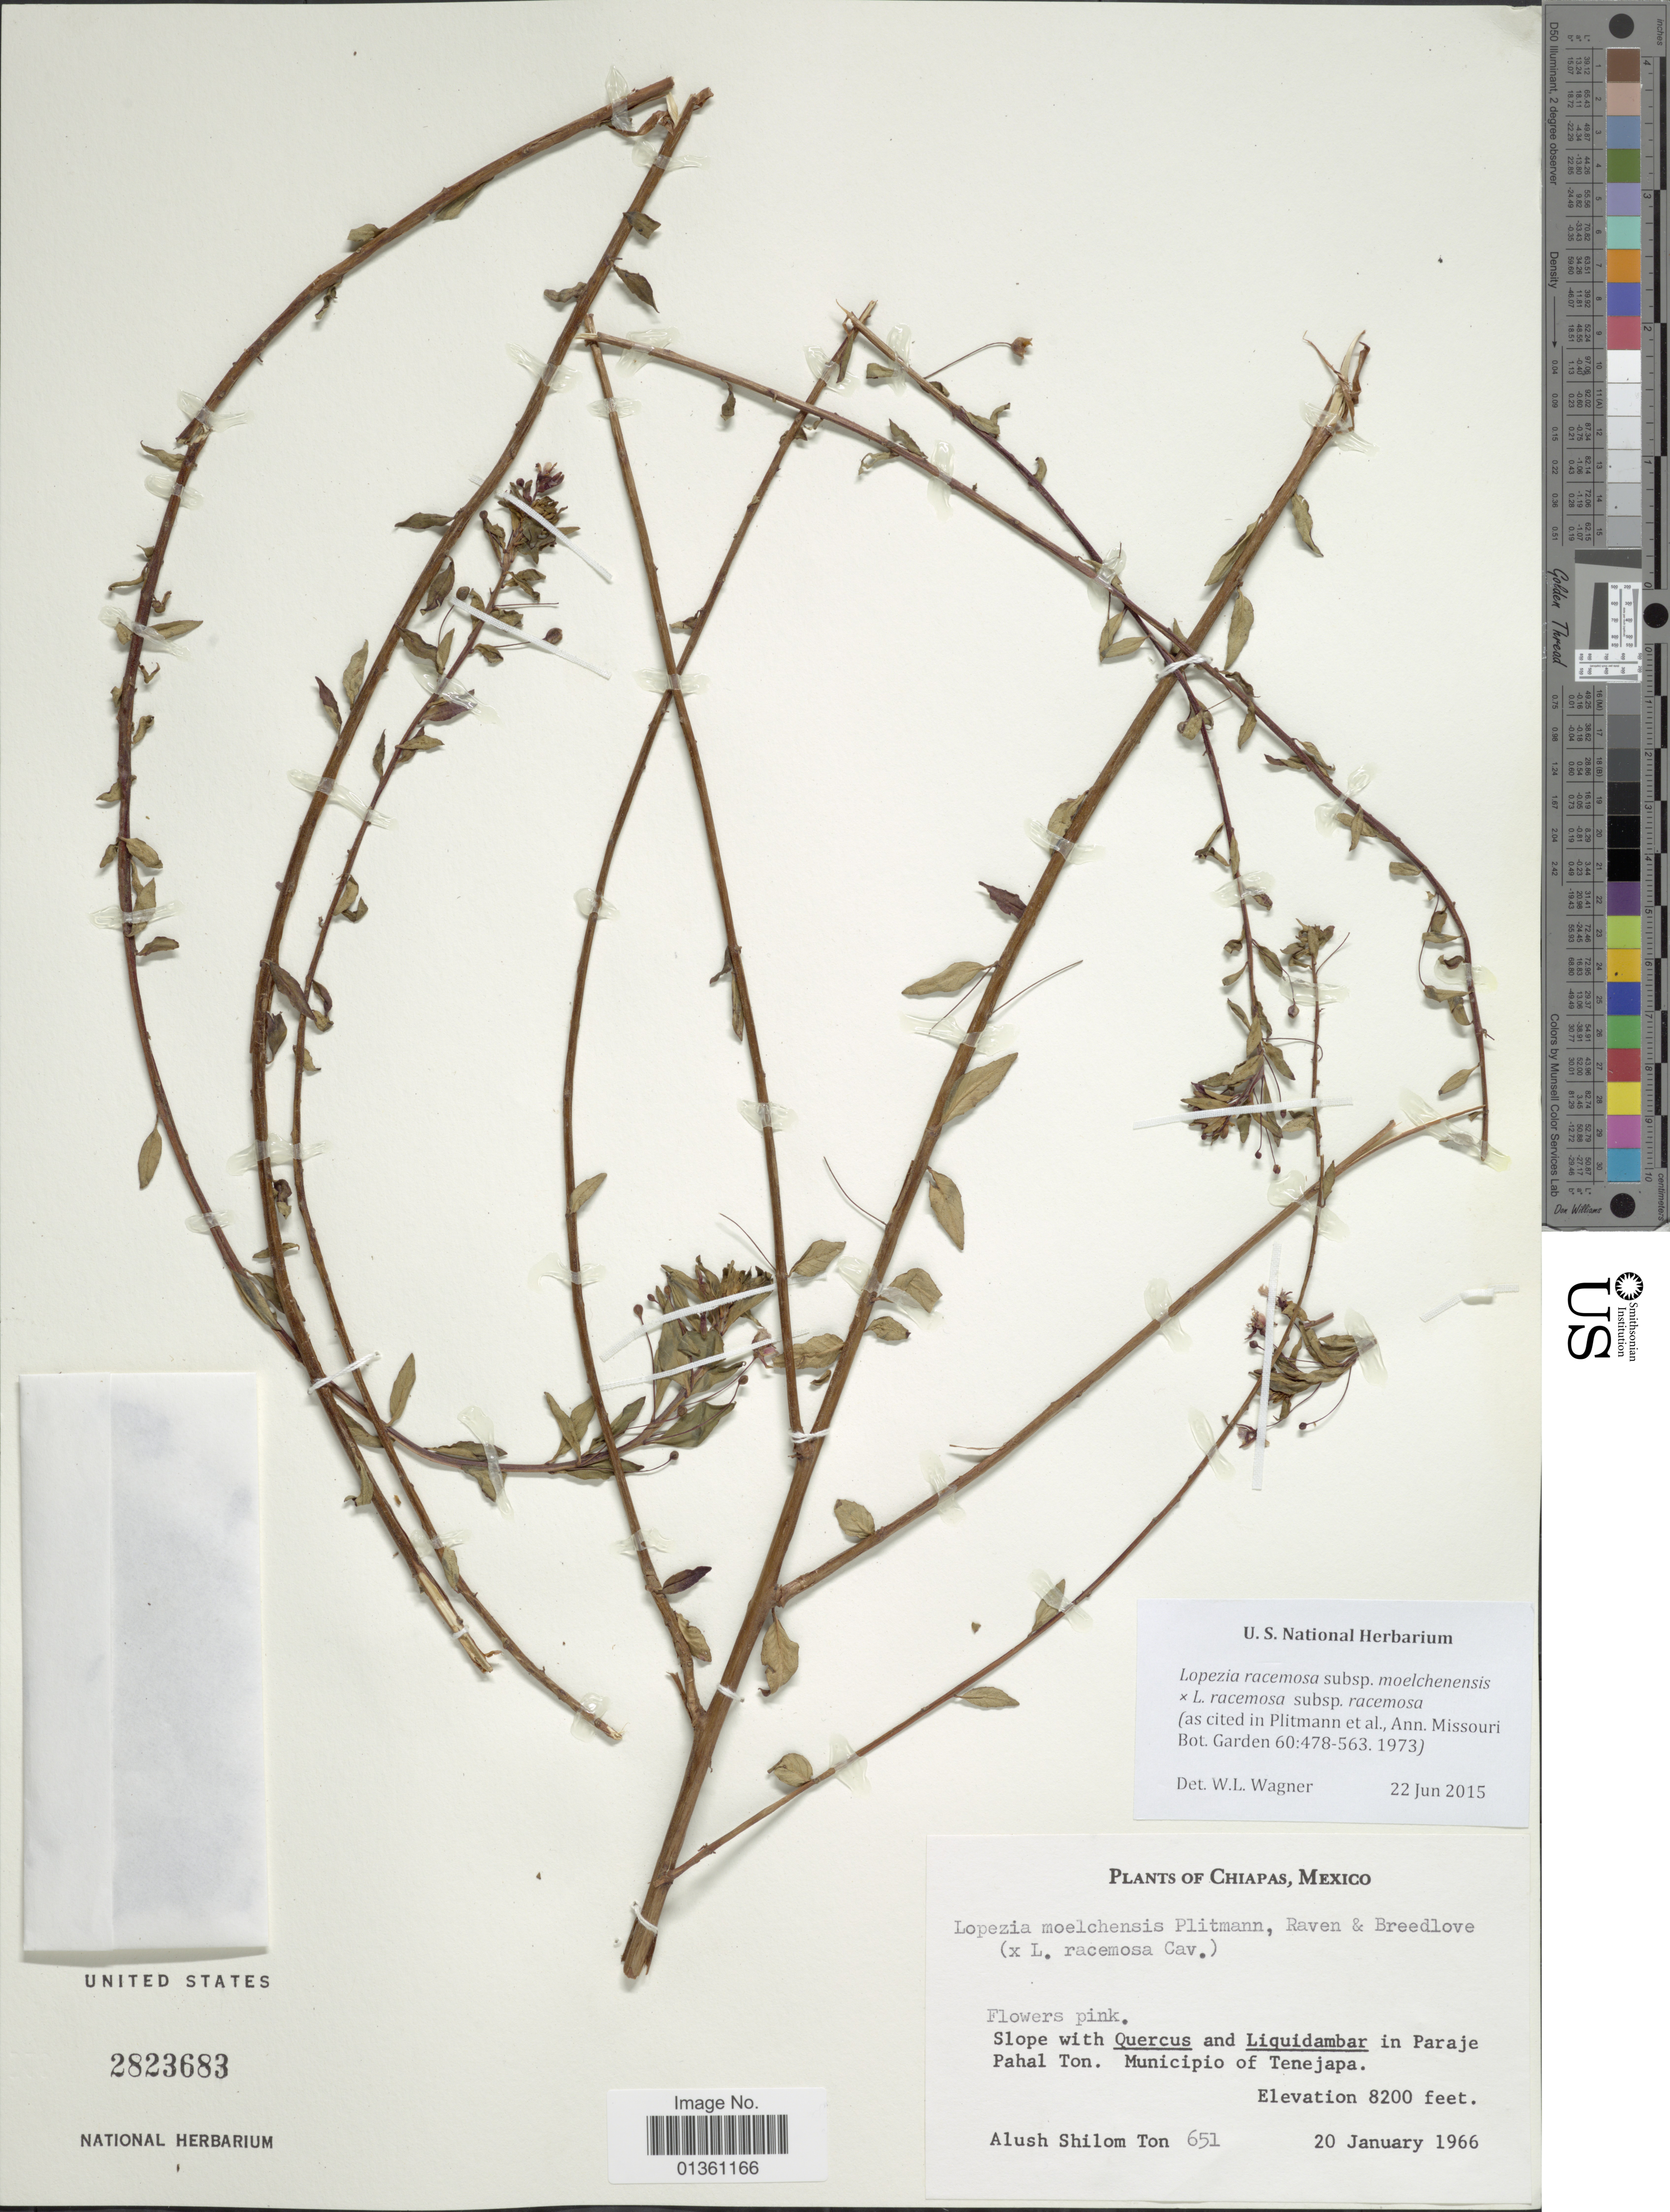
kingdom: Plantae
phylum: Tracheophyta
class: Magnoliopsida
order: Myrtales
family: Onagraceae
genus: Lopezia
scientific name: Lopezia racemosa subsp. moelchenensis x L. racemosa Cav. subsp. racemosa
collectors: A. S. Ton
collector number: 651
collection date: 1966-01-20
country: Mexico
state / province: Chiapas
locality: Slope with Quercus and Liquidambar in Paraje Pahal Ton. Municipio of Tenejapa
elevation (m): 2499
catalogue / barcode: US 2823683